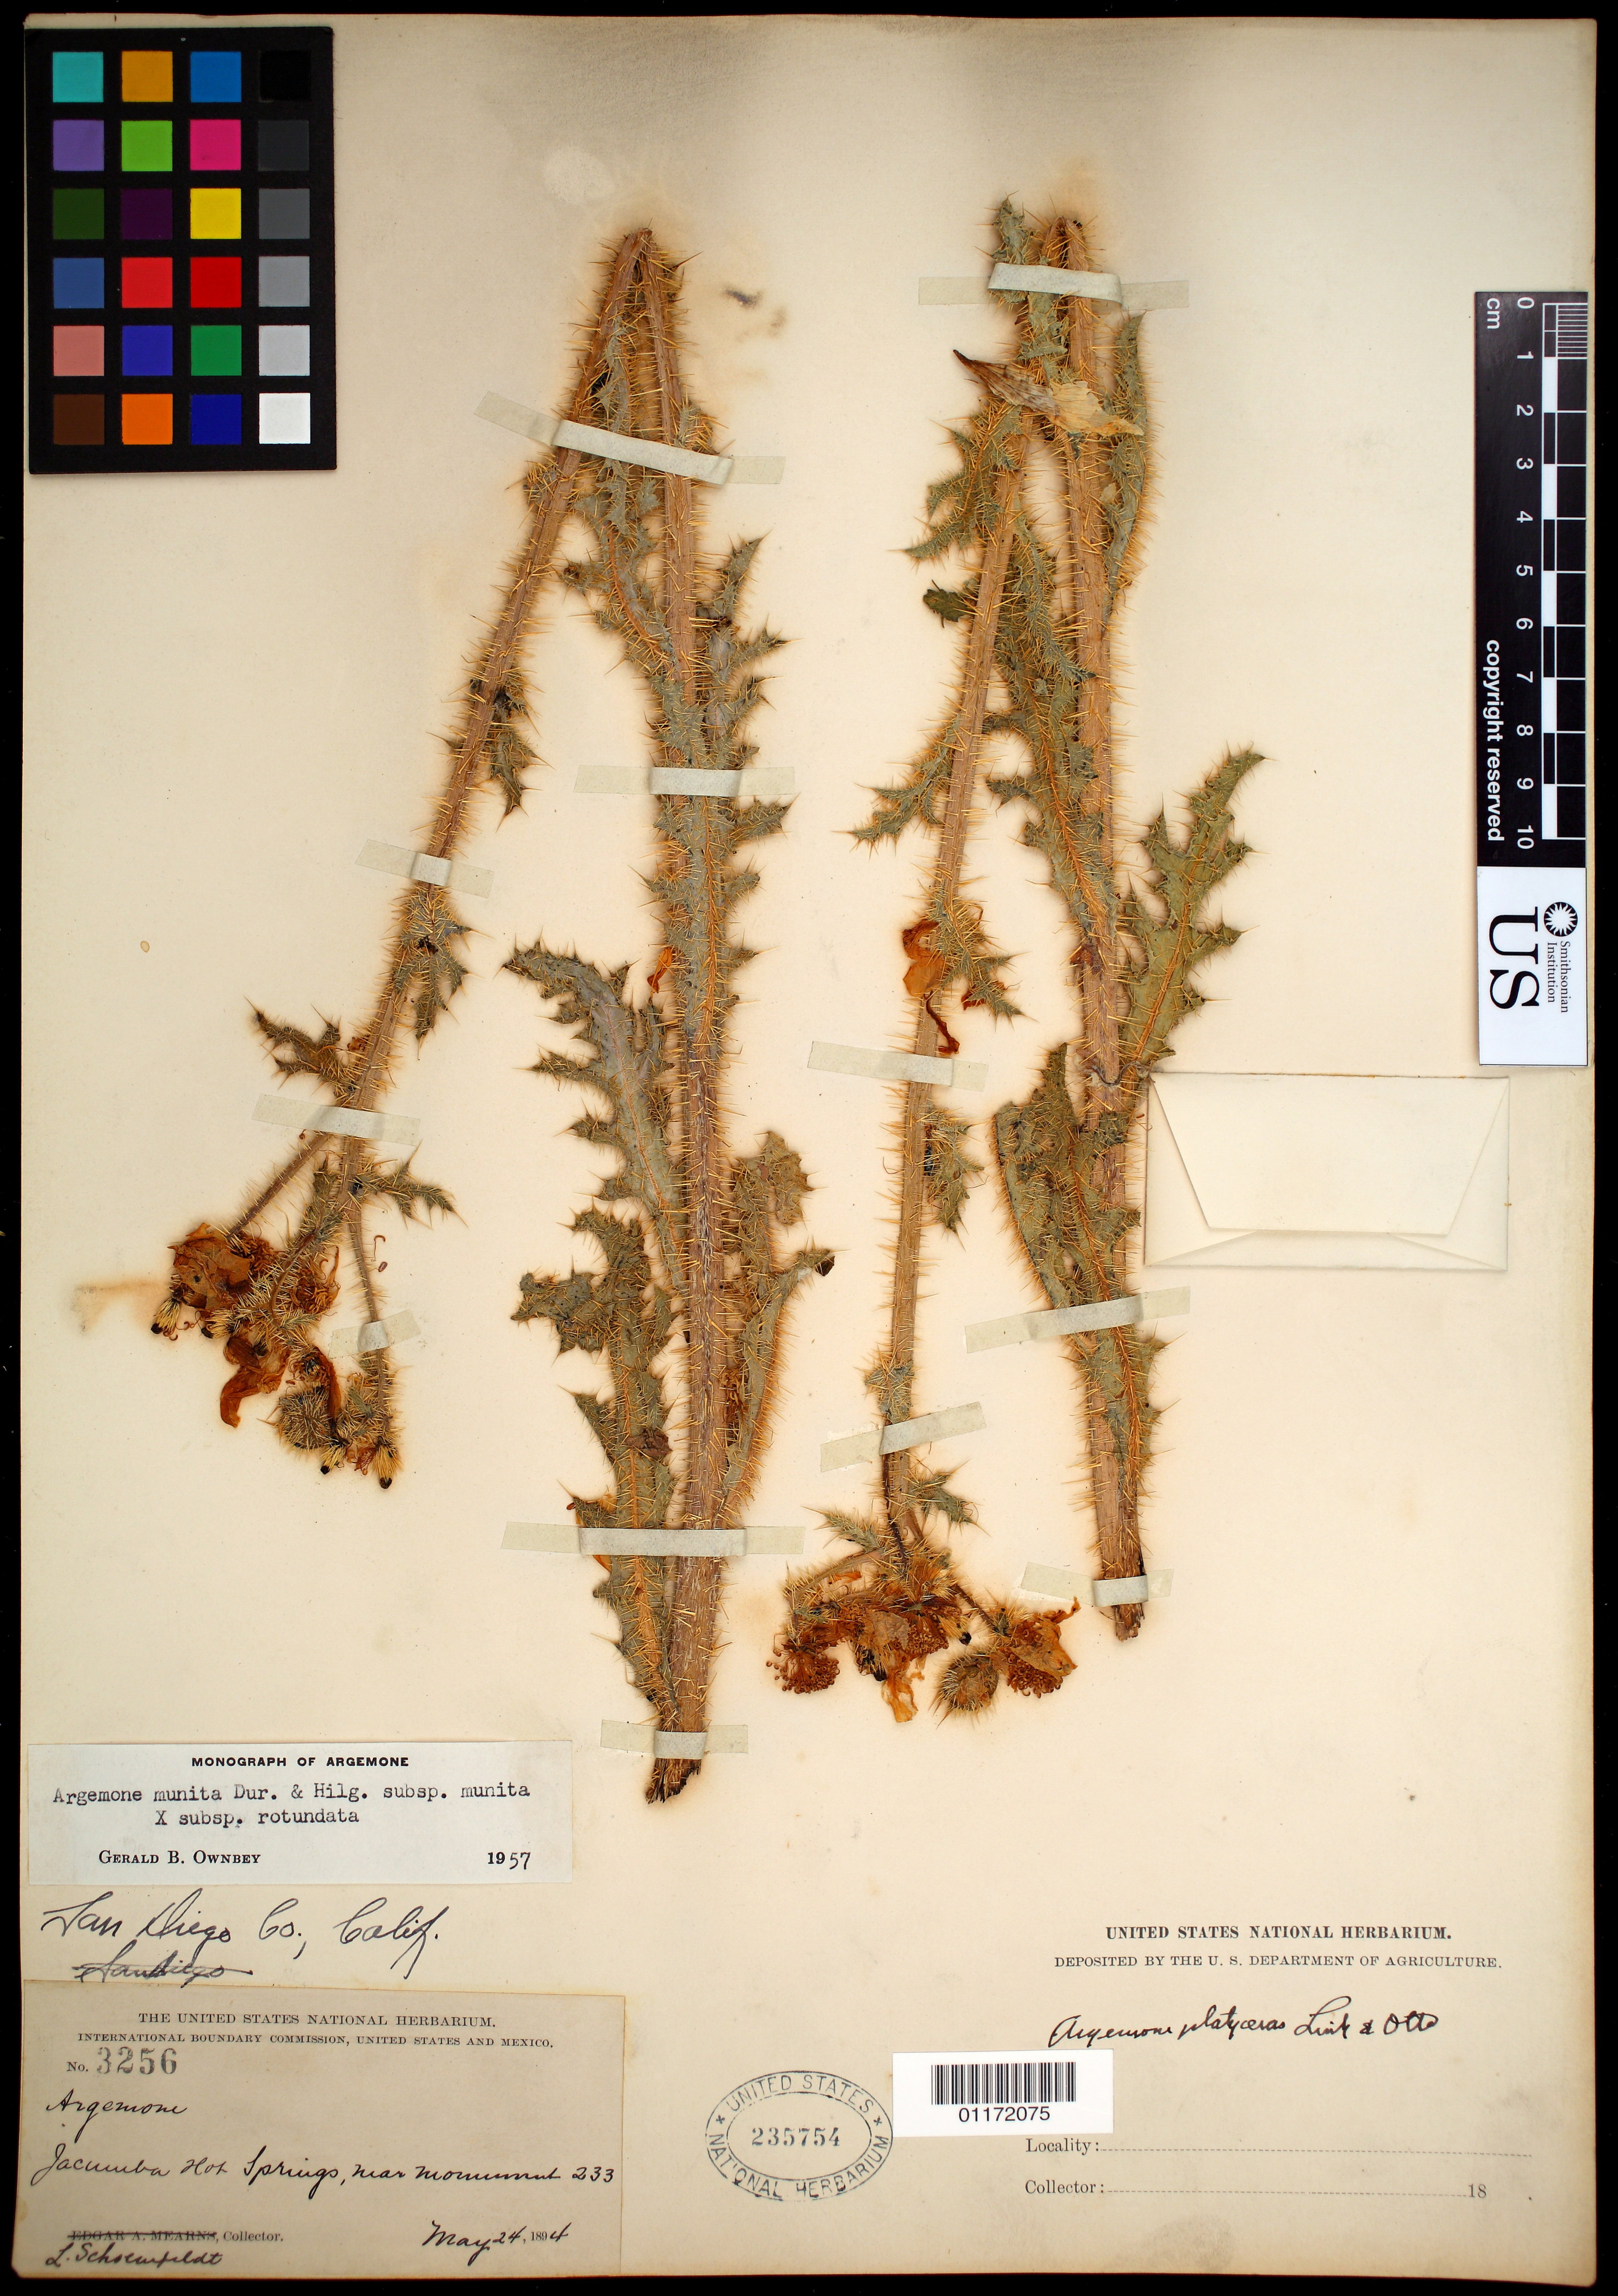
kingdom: Plantae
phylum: Tracheophyta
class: Magnoliopsida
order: Ranunculales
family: Papaveraceae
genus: Argemone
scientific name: Argemone munita Durand & Hilg. subsp. munita x A. munita subsp. rotundata (Rydb.) G.B. Ownbey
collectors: L. Schoenfeldt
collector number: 3256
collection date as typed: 24 May 1894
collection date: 1894-05-24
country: United States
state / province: California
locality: Jacumba Hot Springs, near monument 233.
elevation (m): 762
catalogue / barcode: US 235754